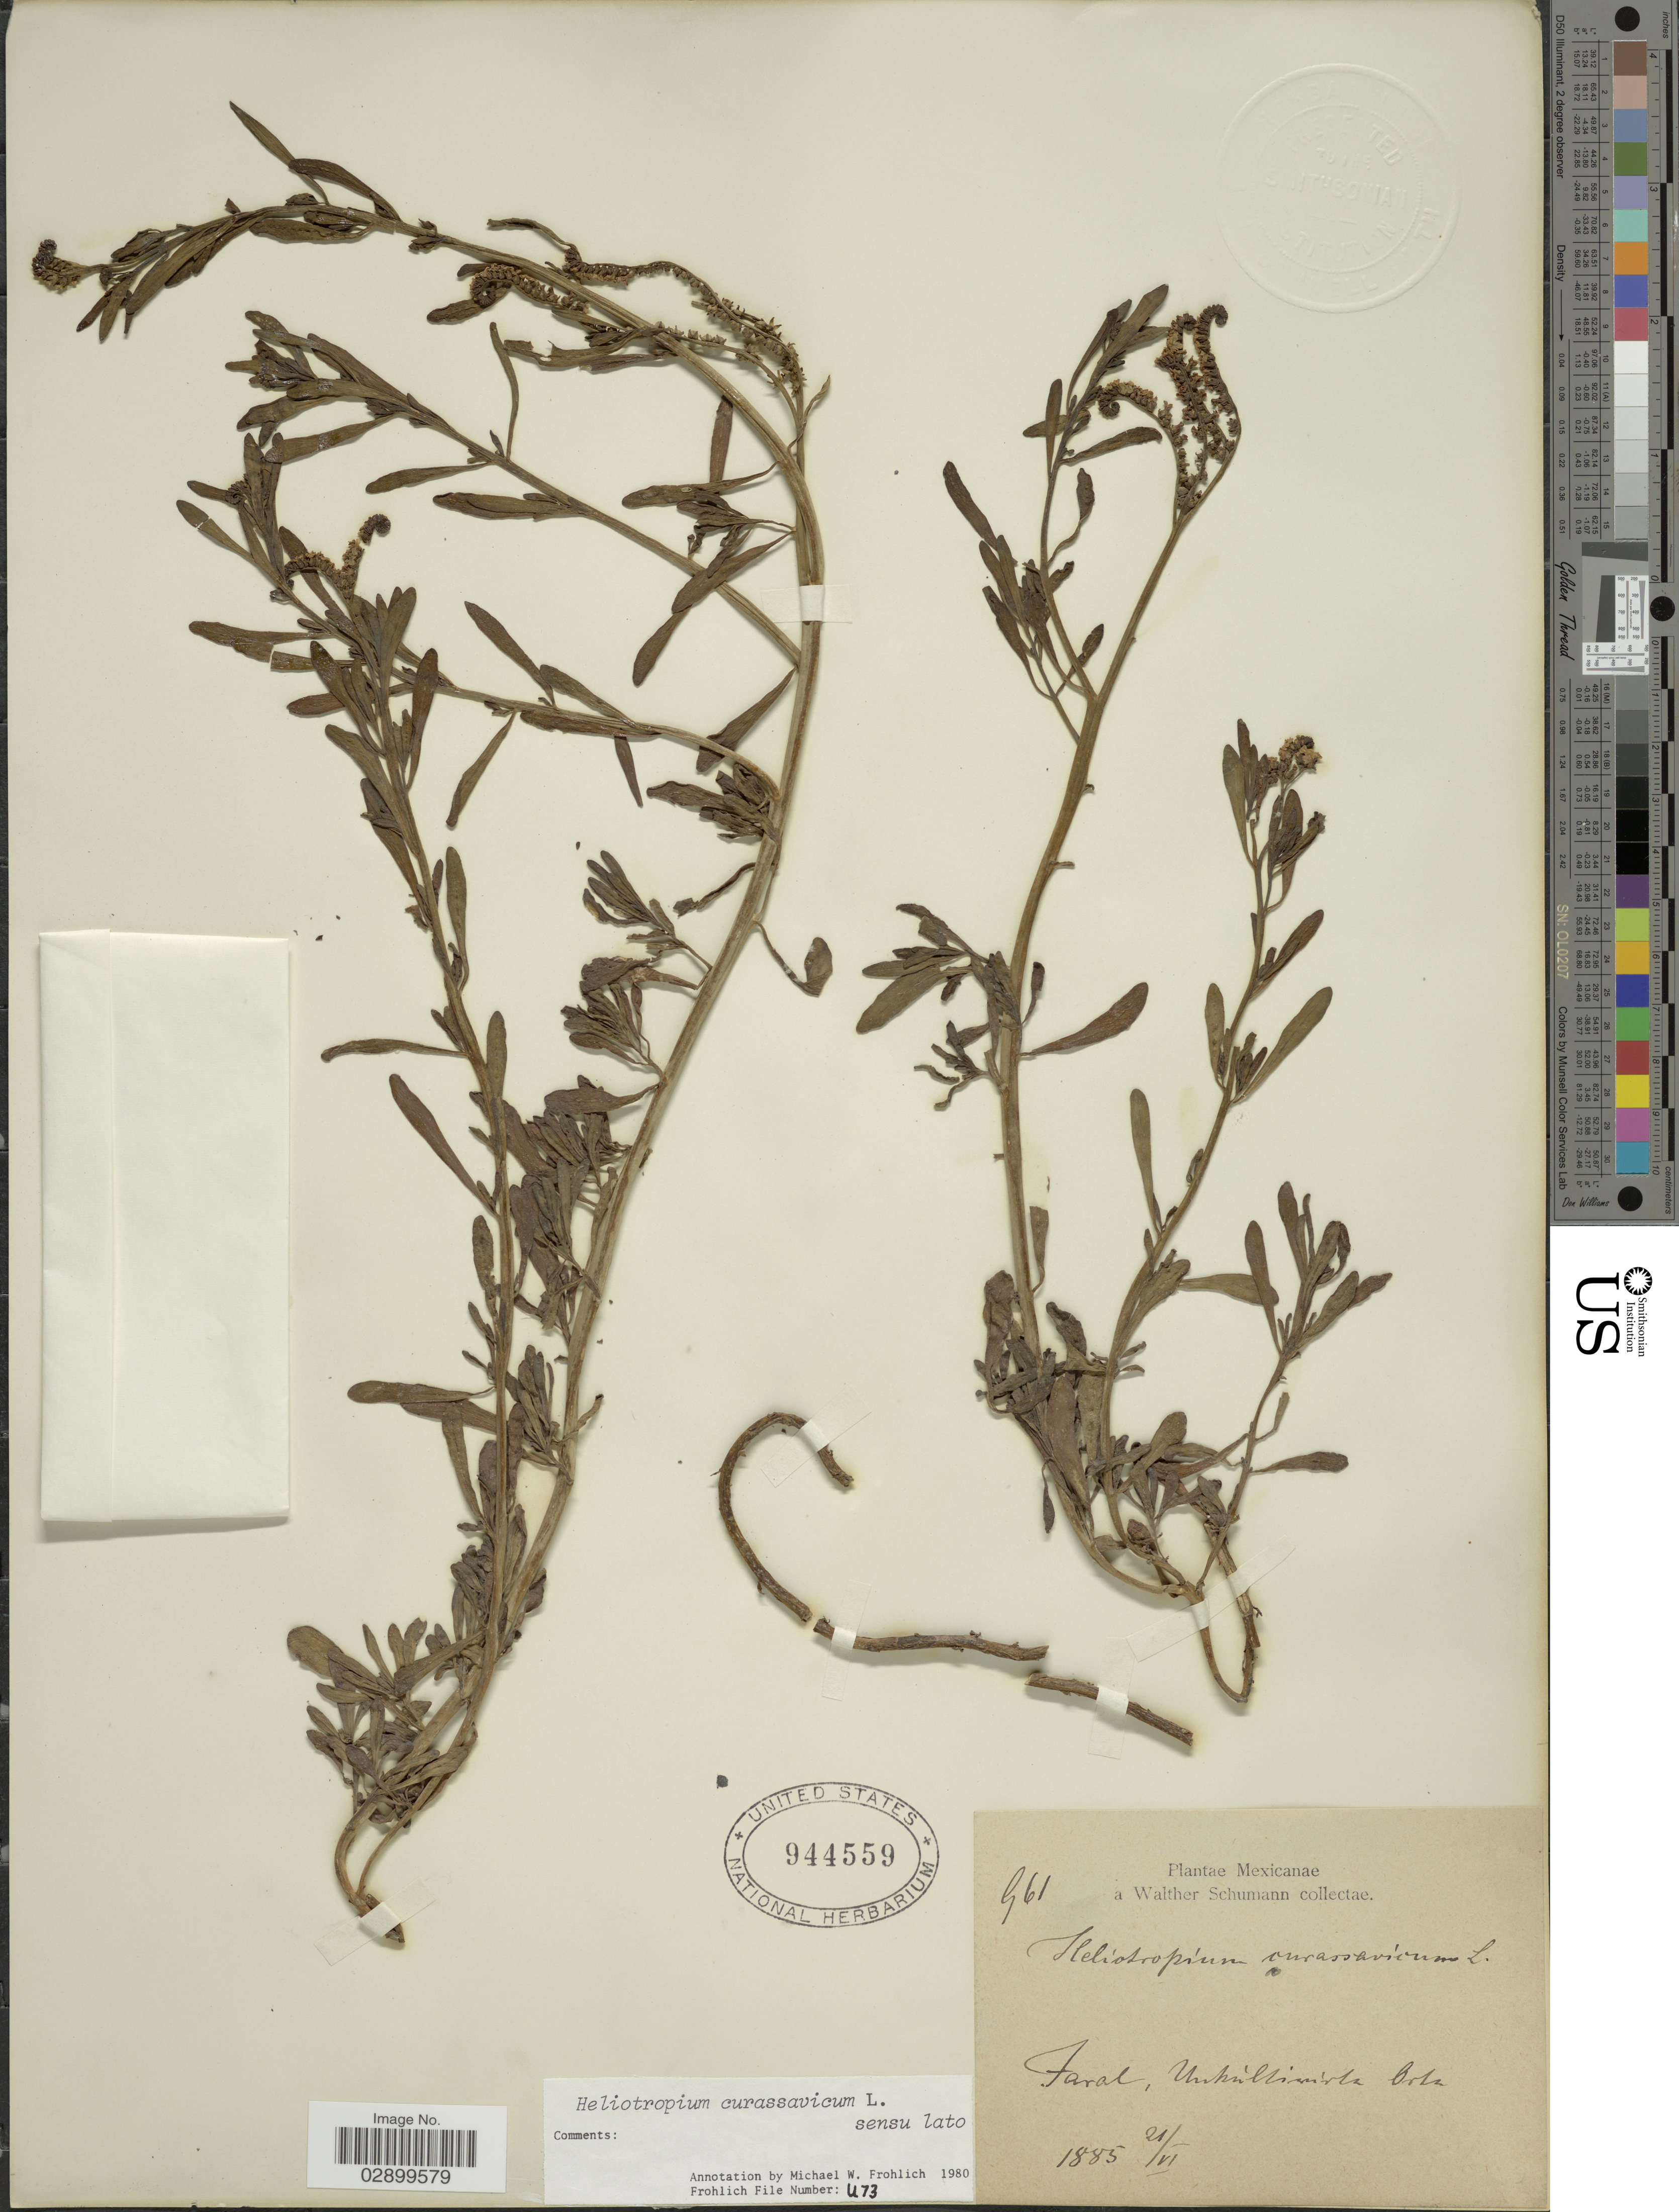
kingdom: Plantae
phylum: Tracheophyta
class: Magnoliopsida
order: Boraginales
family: Heliotropiaceae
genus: Heliotropium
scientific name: Heliotropium curassavicum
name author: L.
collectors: W. Schumann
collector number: G61*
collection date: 1885-06-21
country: Mexico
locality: Jaral [interpreted]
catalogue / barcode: US 944559